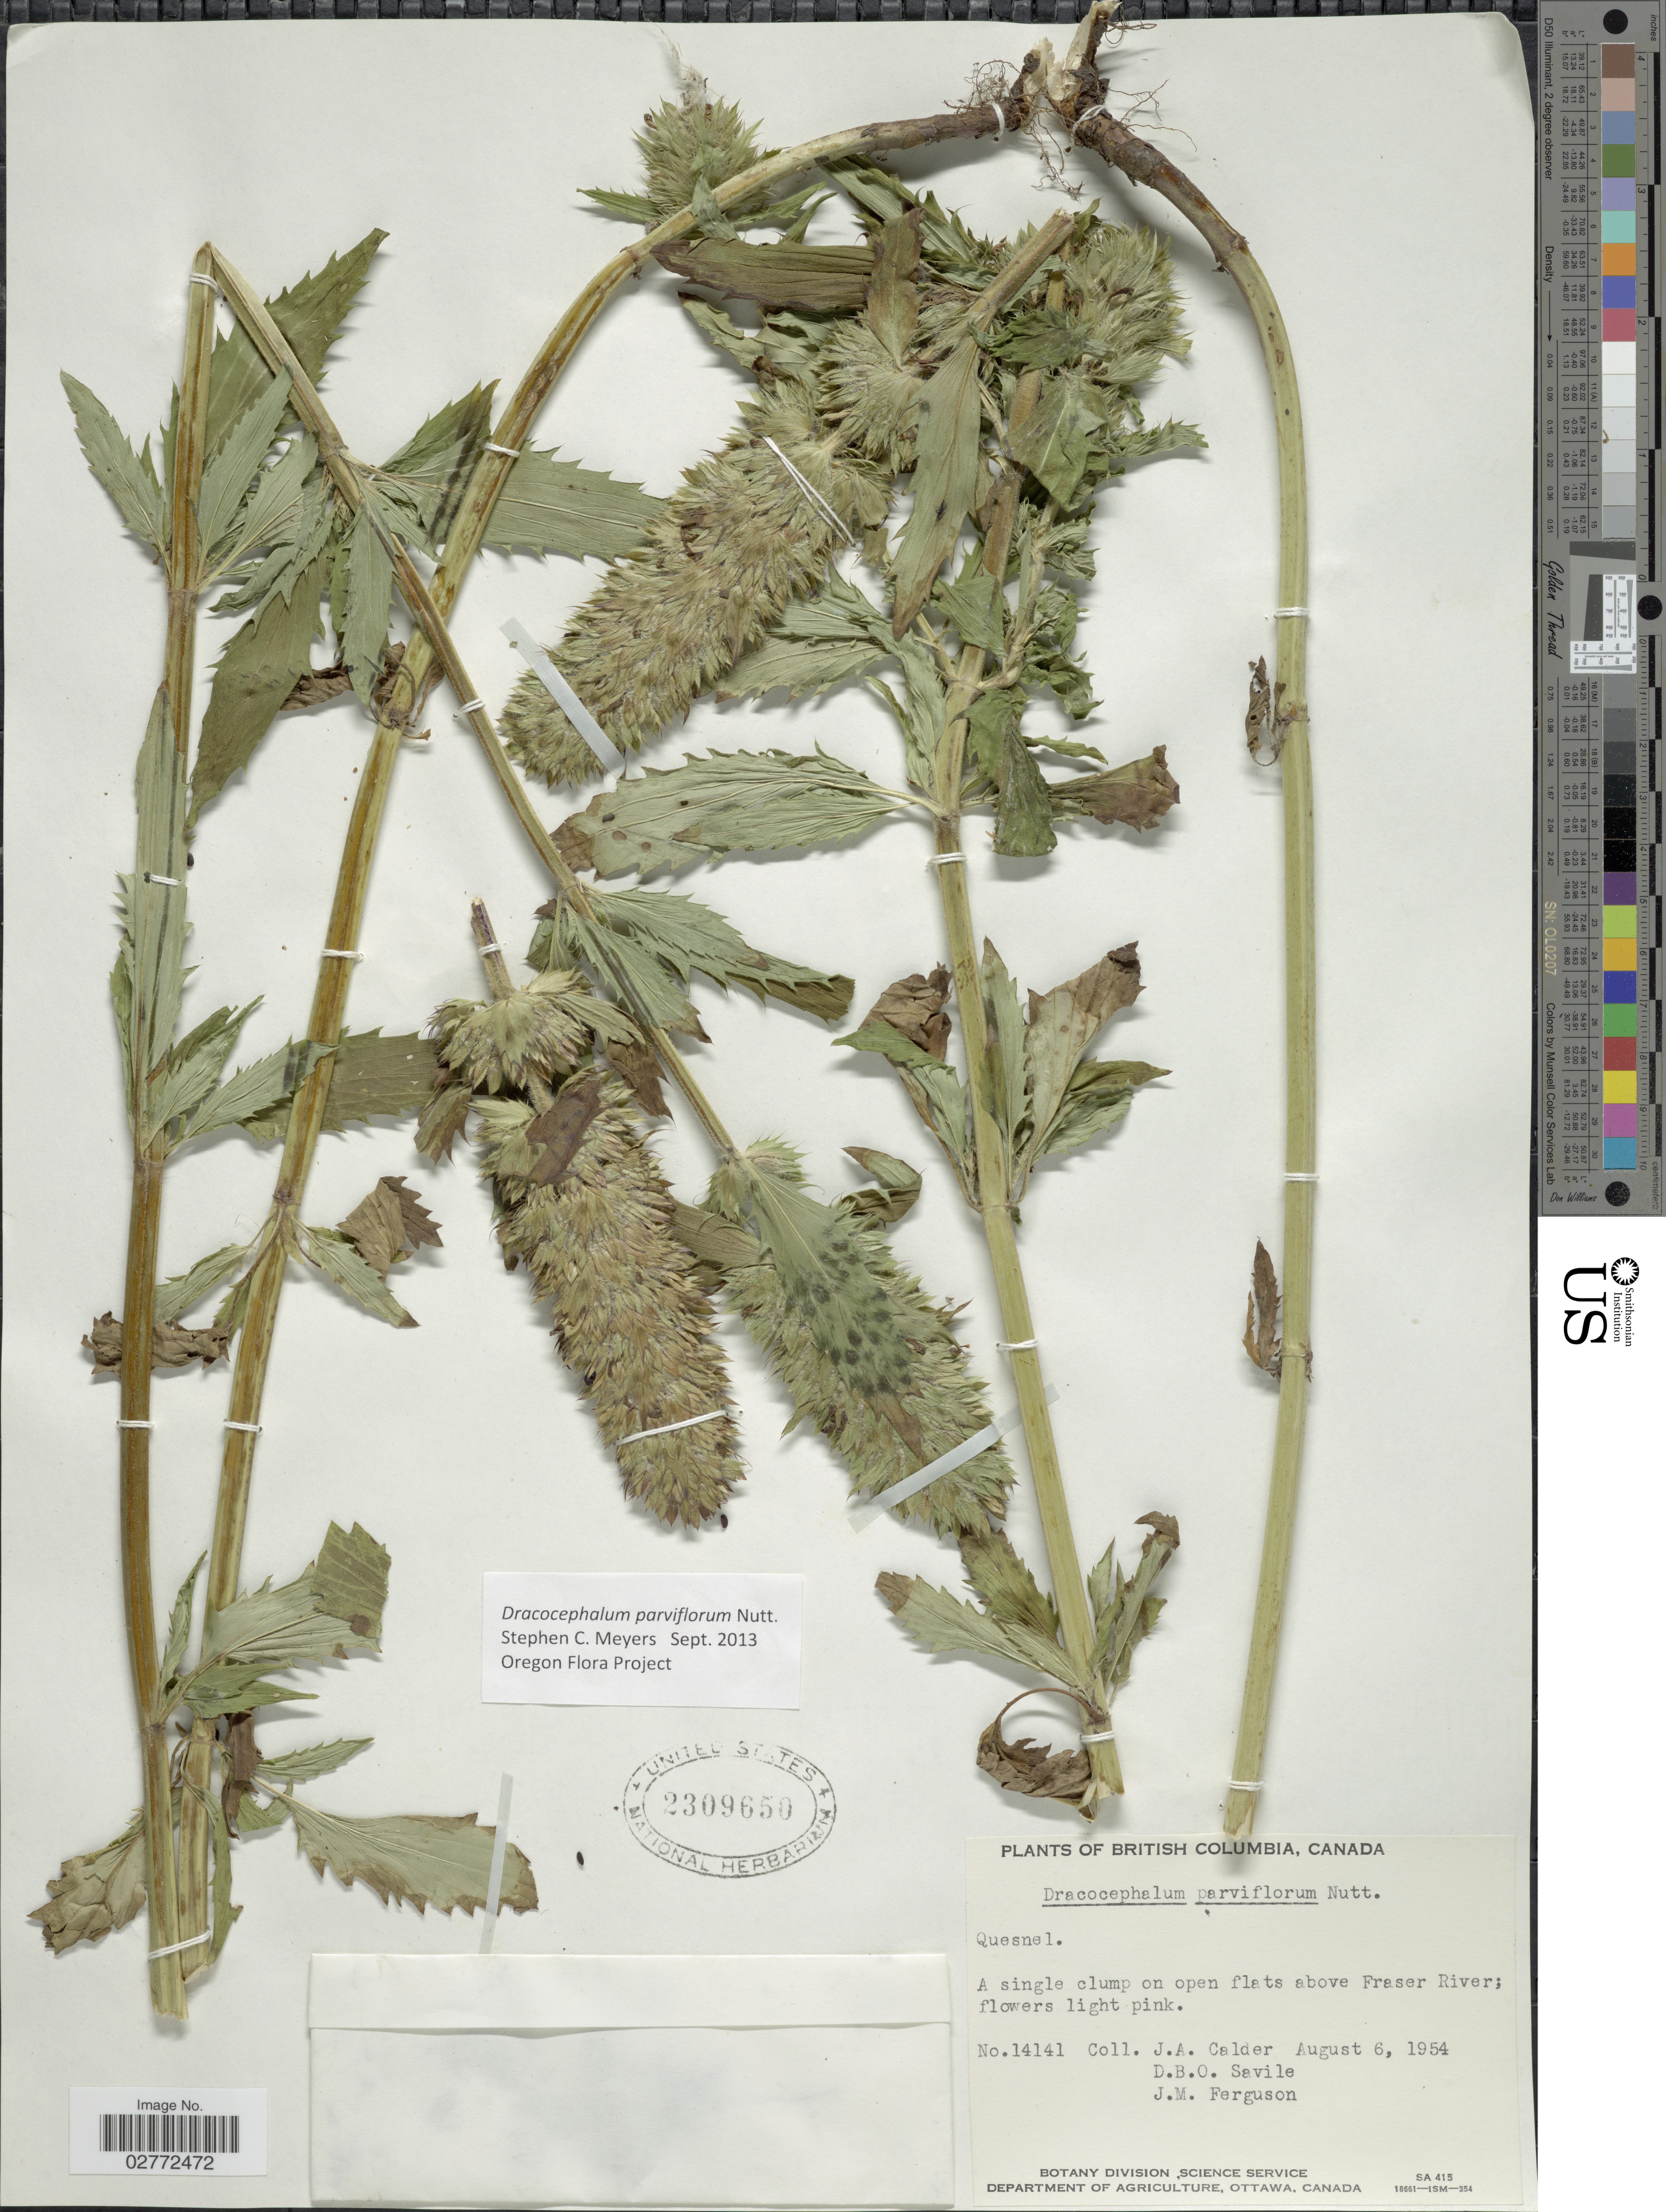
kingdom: Plantae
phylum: Tracheophyta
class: Magnoliopsida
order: Lamiales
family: Lamiaceae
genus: Dracocephalum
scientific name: Dracocephalum parviflorum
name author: Nutt.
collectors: J. A. Calder, D. Savile & J. M. Ferguson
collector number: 14141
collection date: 1954-08-06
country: Canada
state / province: British Columbia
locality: A single clump on open flats above Fraser River.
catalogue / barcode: US 2309650